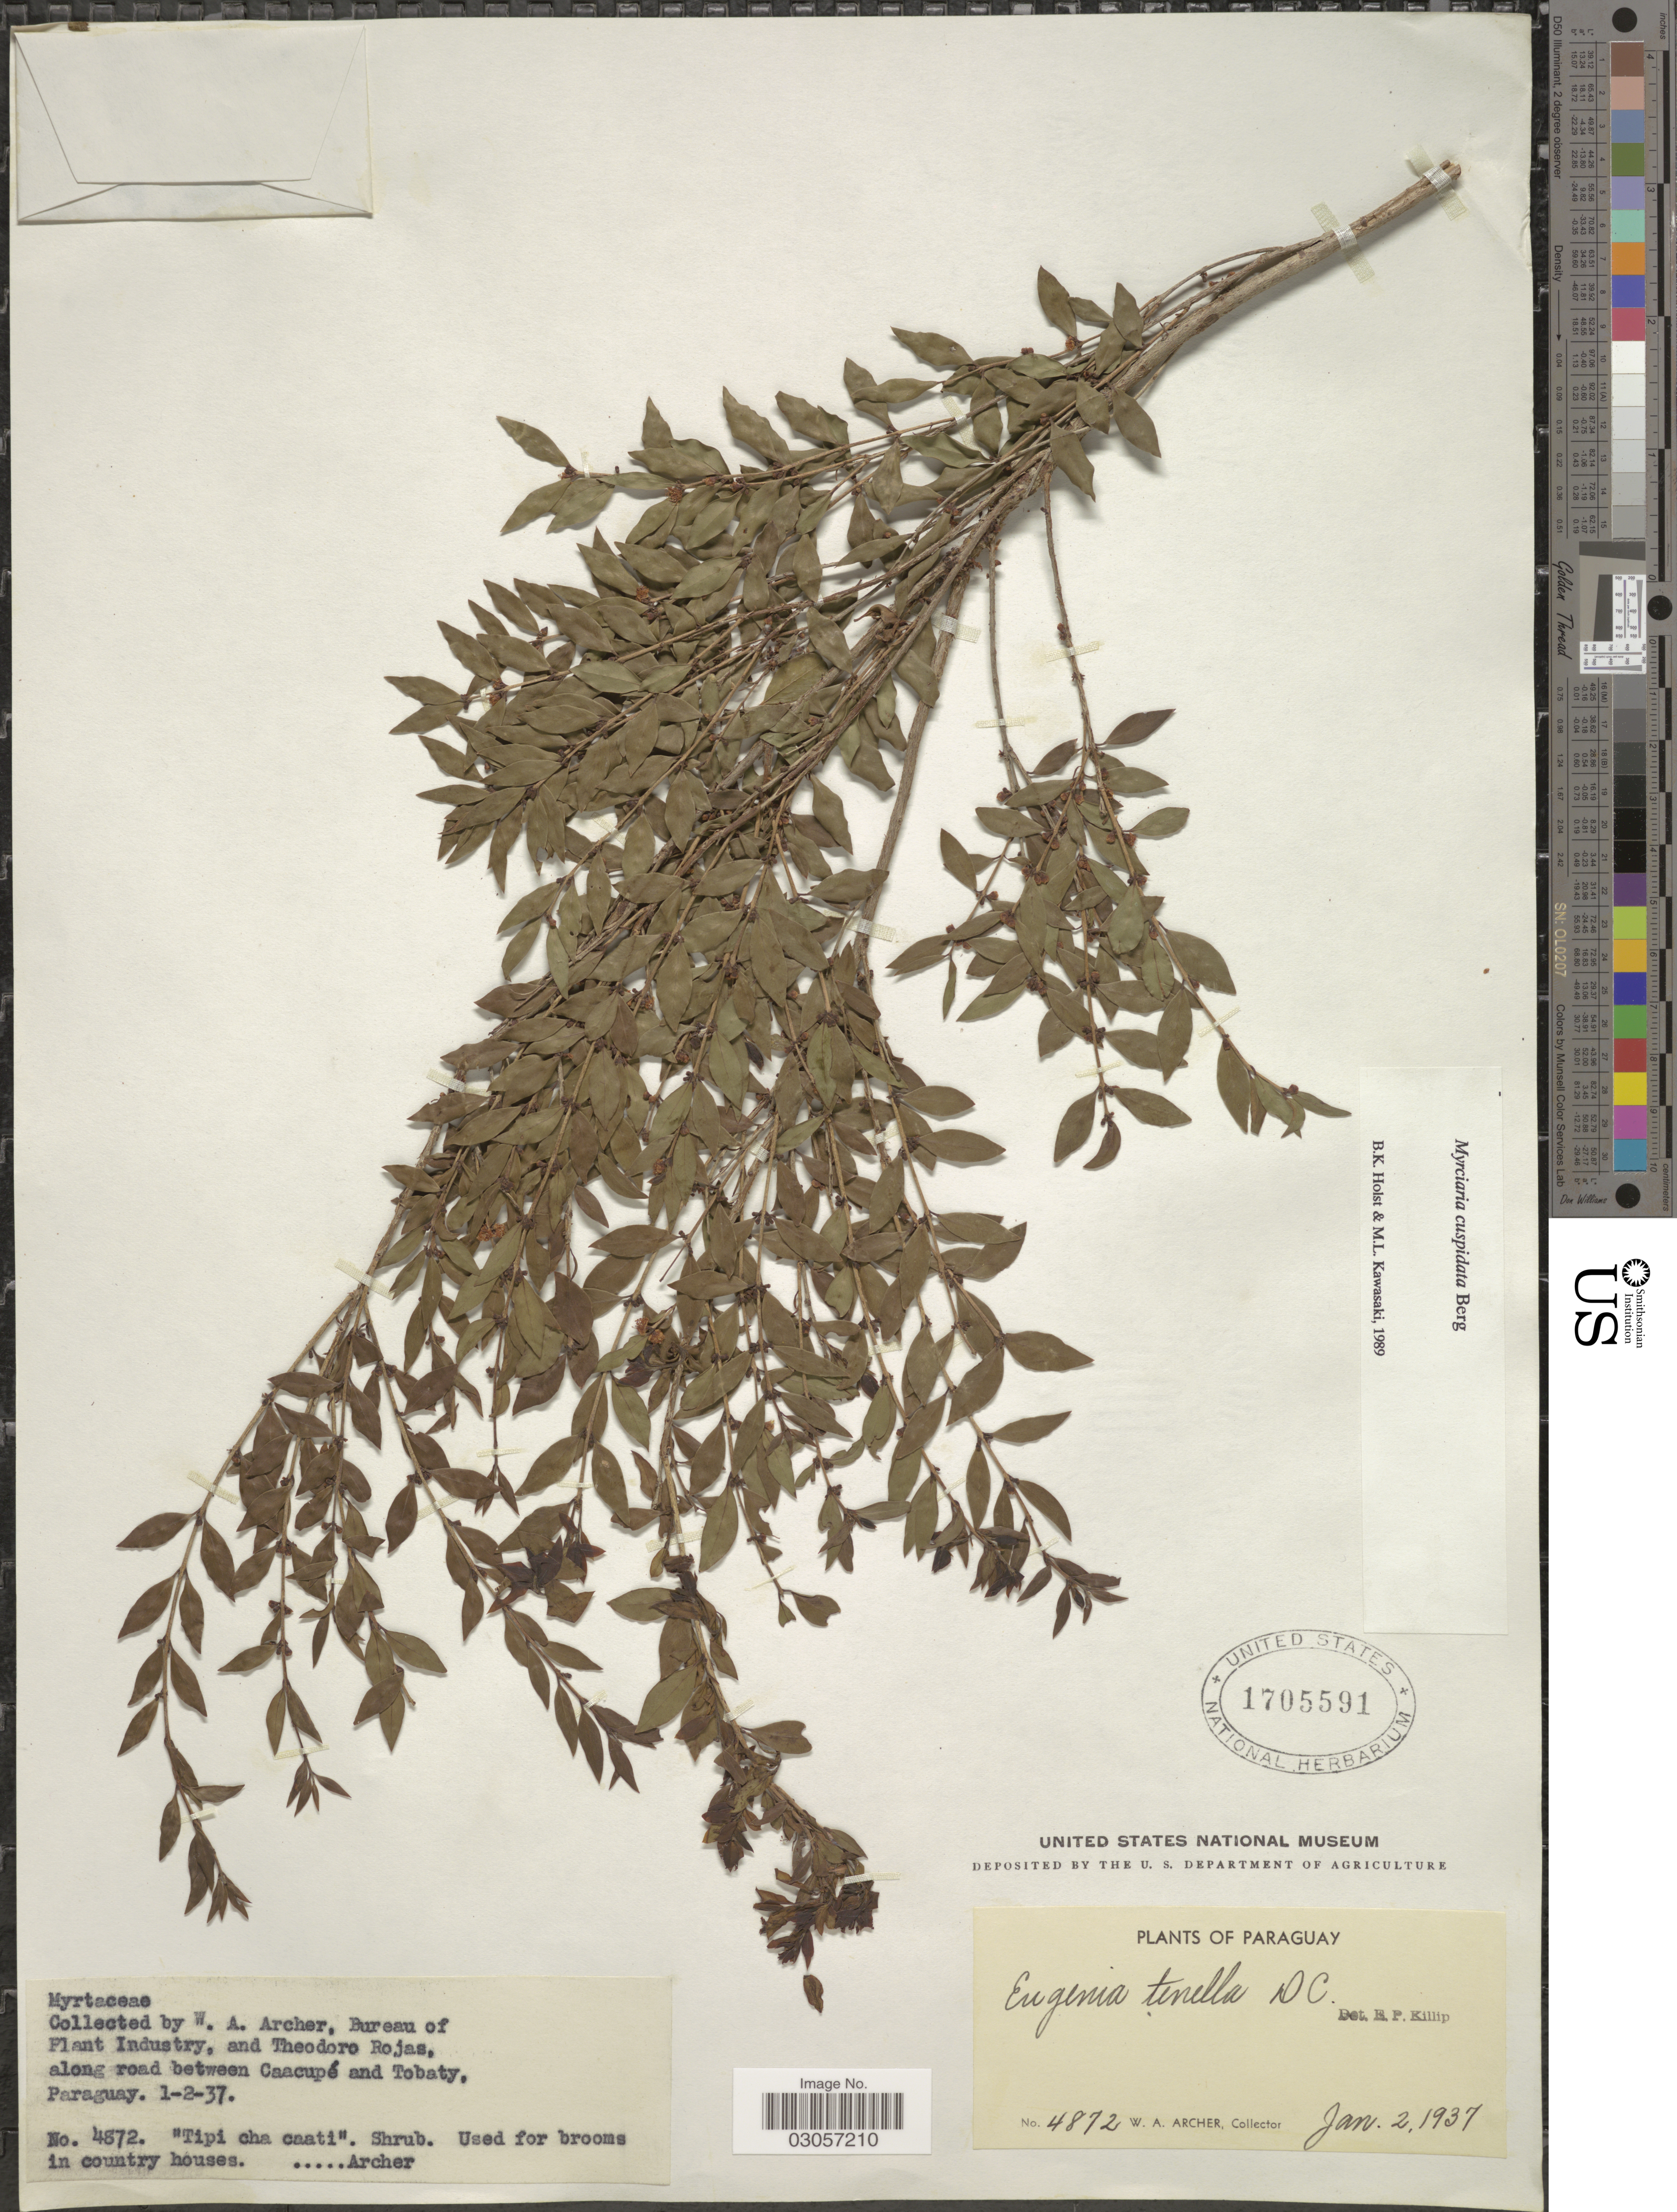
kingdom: Plantae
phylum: Tracheophyta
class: Magnoliopsida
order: Myrtales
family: Myrtaceae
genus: Myrciaria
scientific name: Myrciaria cuspidata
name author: O. Berg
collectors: W. Archer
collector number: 4872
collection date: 1937-01-02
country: Paraguay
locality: Along road between Caacupé and Tobaty.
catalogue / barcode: US 1705591